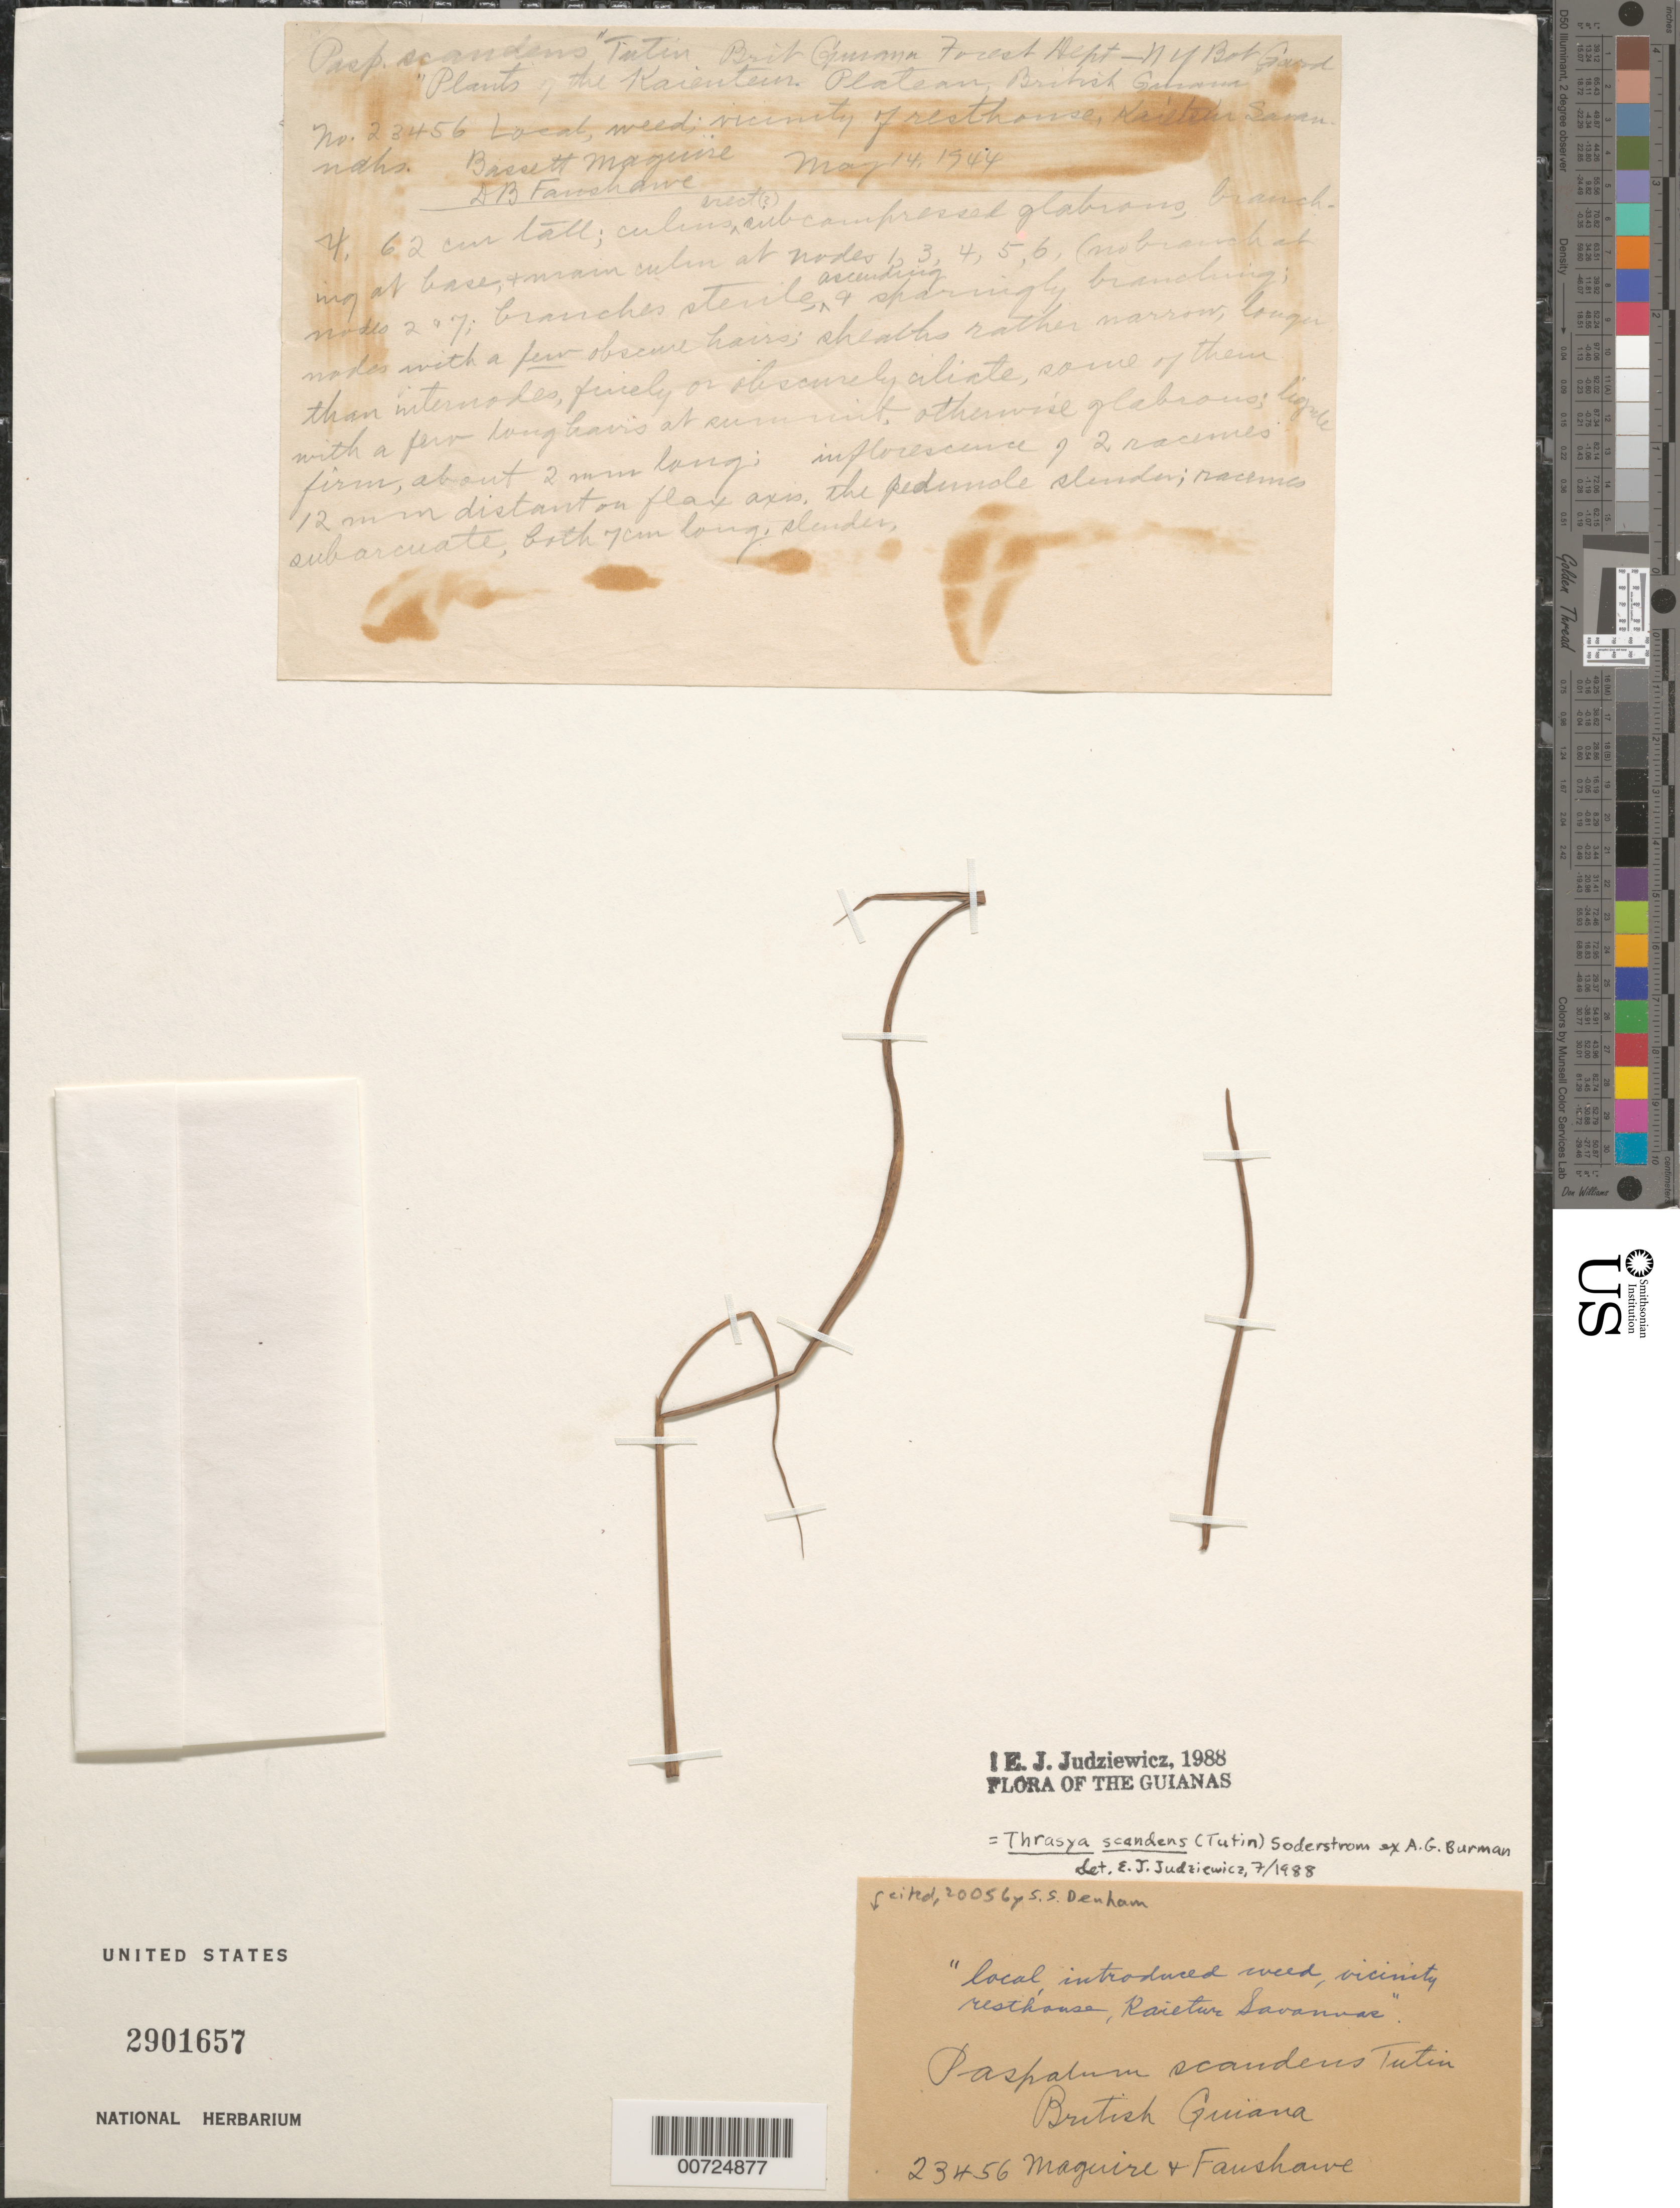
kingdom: Plantae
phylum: Tracheophyta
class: Liliopsida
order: Poales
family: Poaceae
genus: Paspalum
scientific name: Paspalum scandens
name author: Tutin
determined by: Denham, --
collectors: B. Maguire & D. B. Fanshawe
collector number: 23456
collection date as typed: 14-May-44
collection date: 1944-05-14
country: Guyana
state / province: Potaro-Siparuni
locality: Kaieteur Plateau, Kaieteur Savannas, vicinity of resthouse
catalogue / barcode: US 2901657